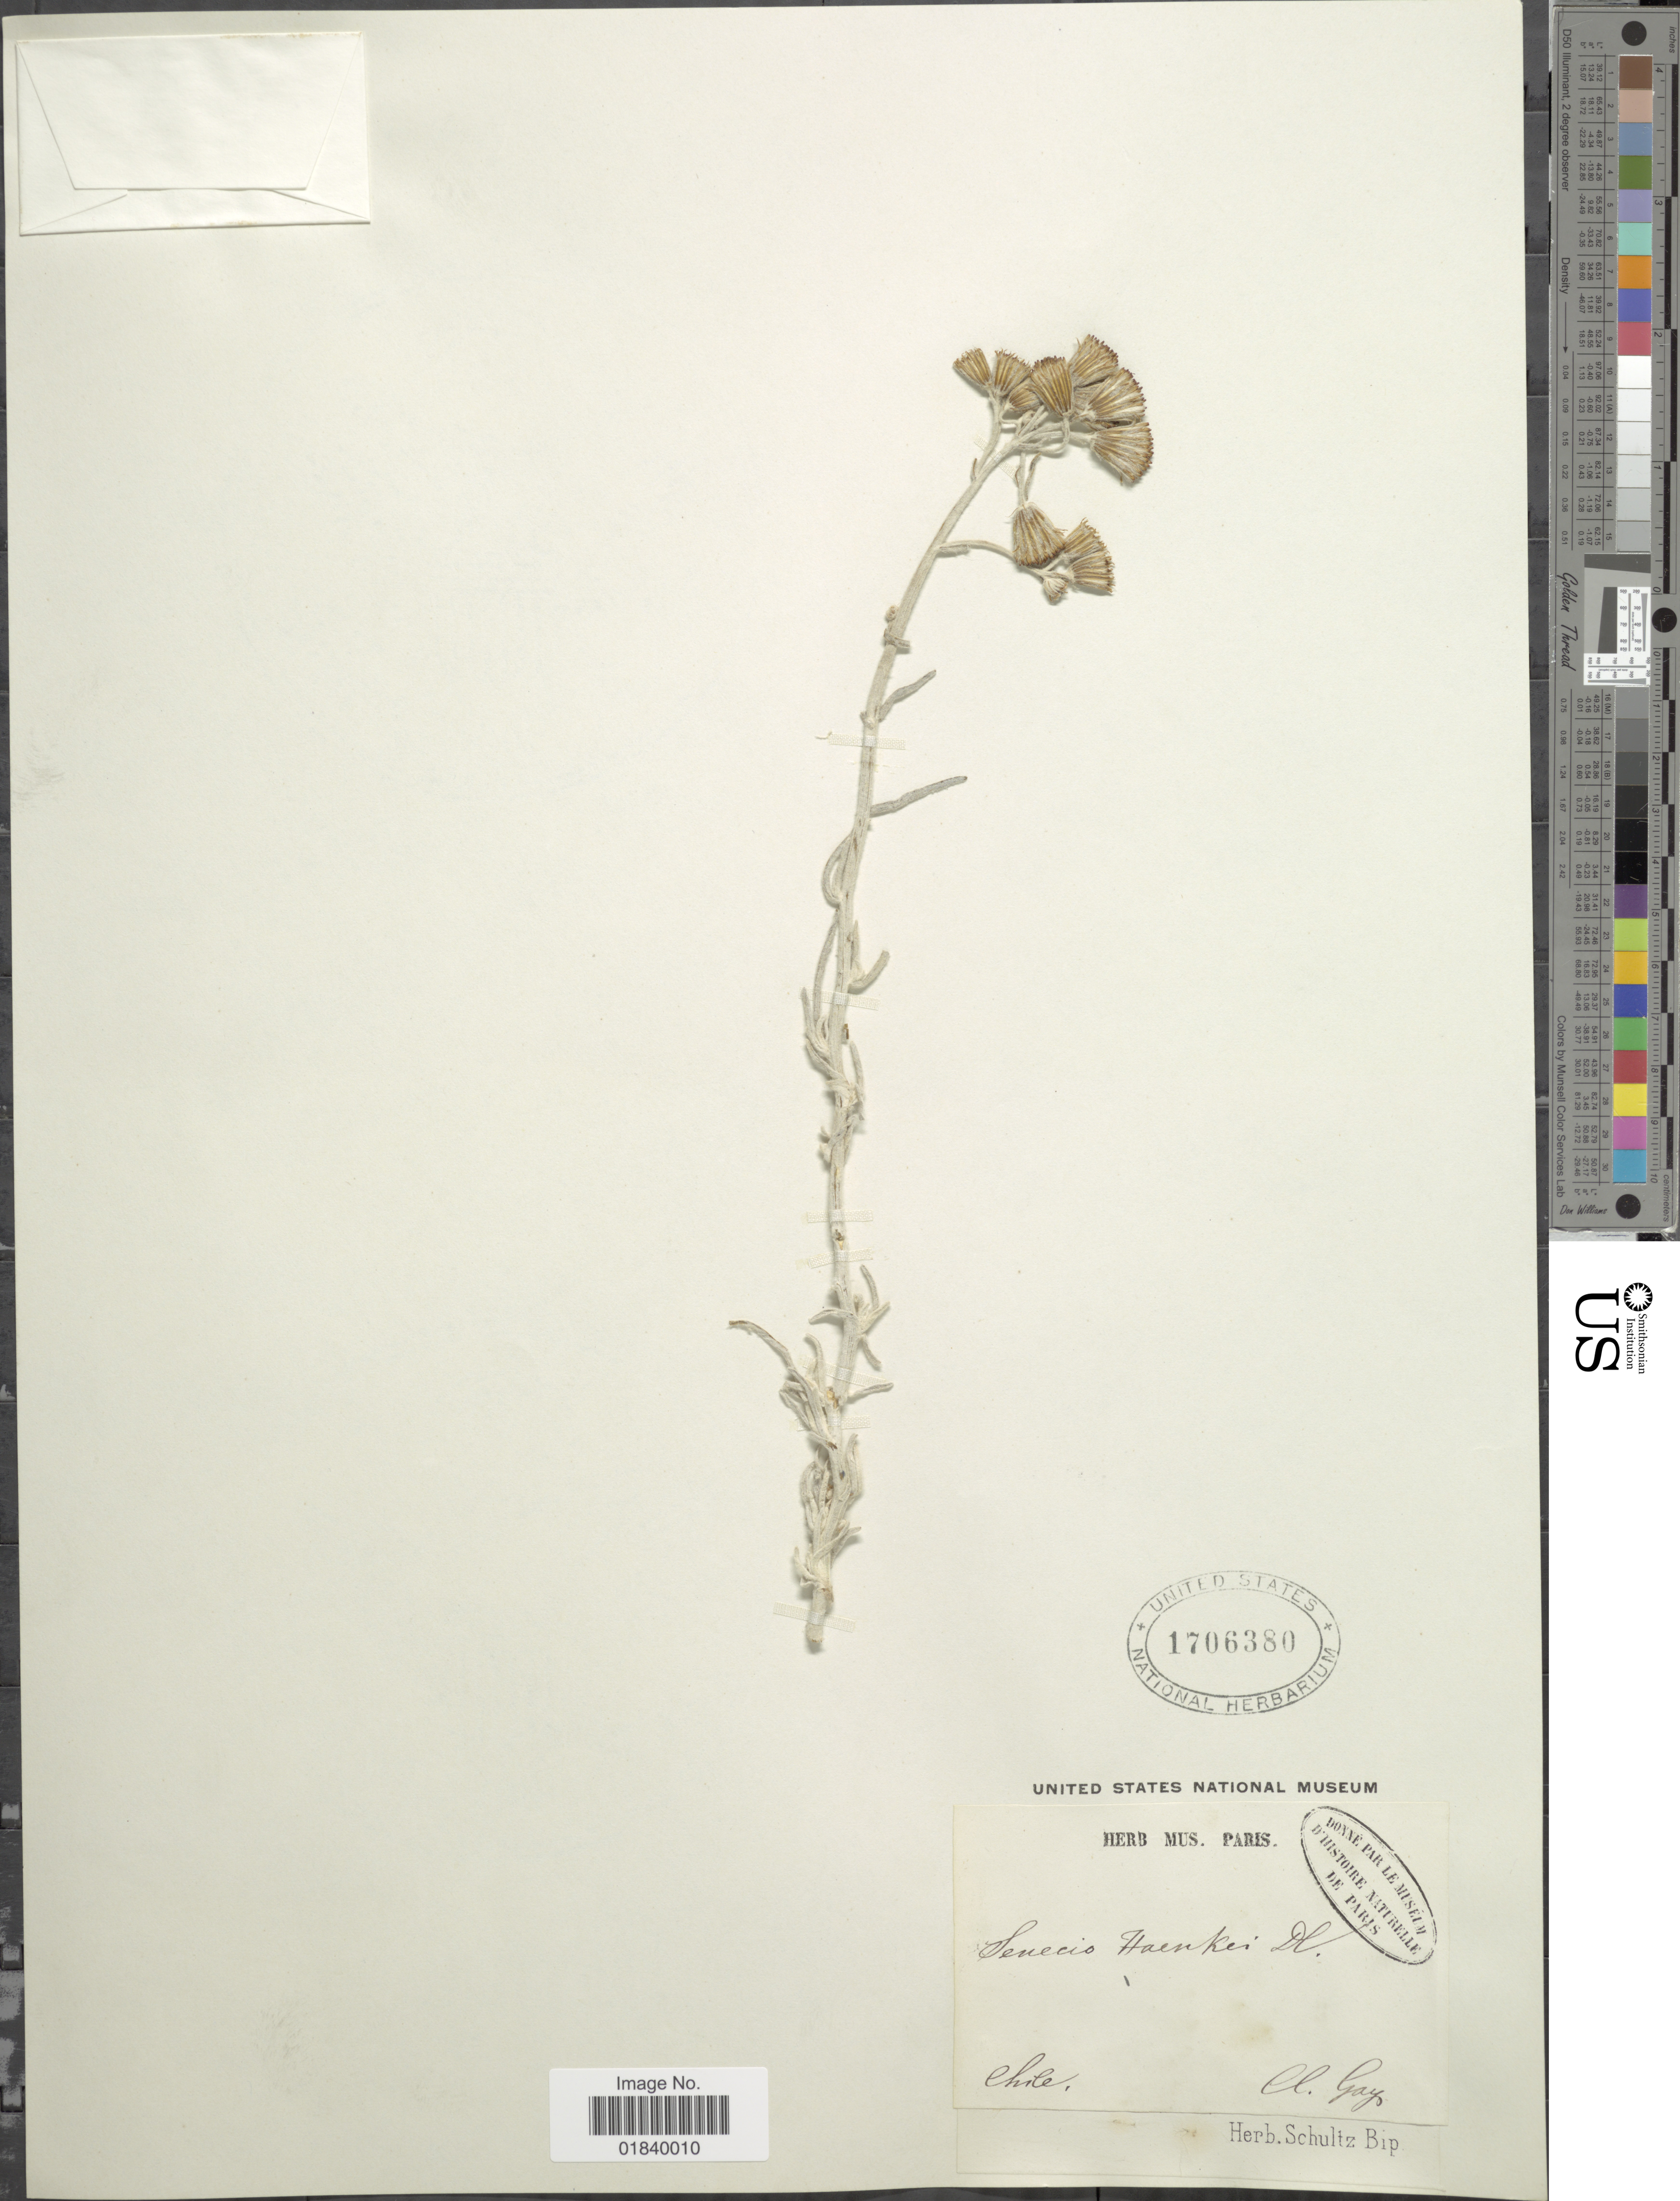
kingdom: Plantae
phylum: Tracheophyta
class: Magnoliopsida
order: Asterales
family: Asteraceae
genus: Senecio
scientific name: Senecio haenkei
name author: DC.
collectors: C. Gay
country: Chile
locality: Chile.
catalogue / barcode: US 1706380